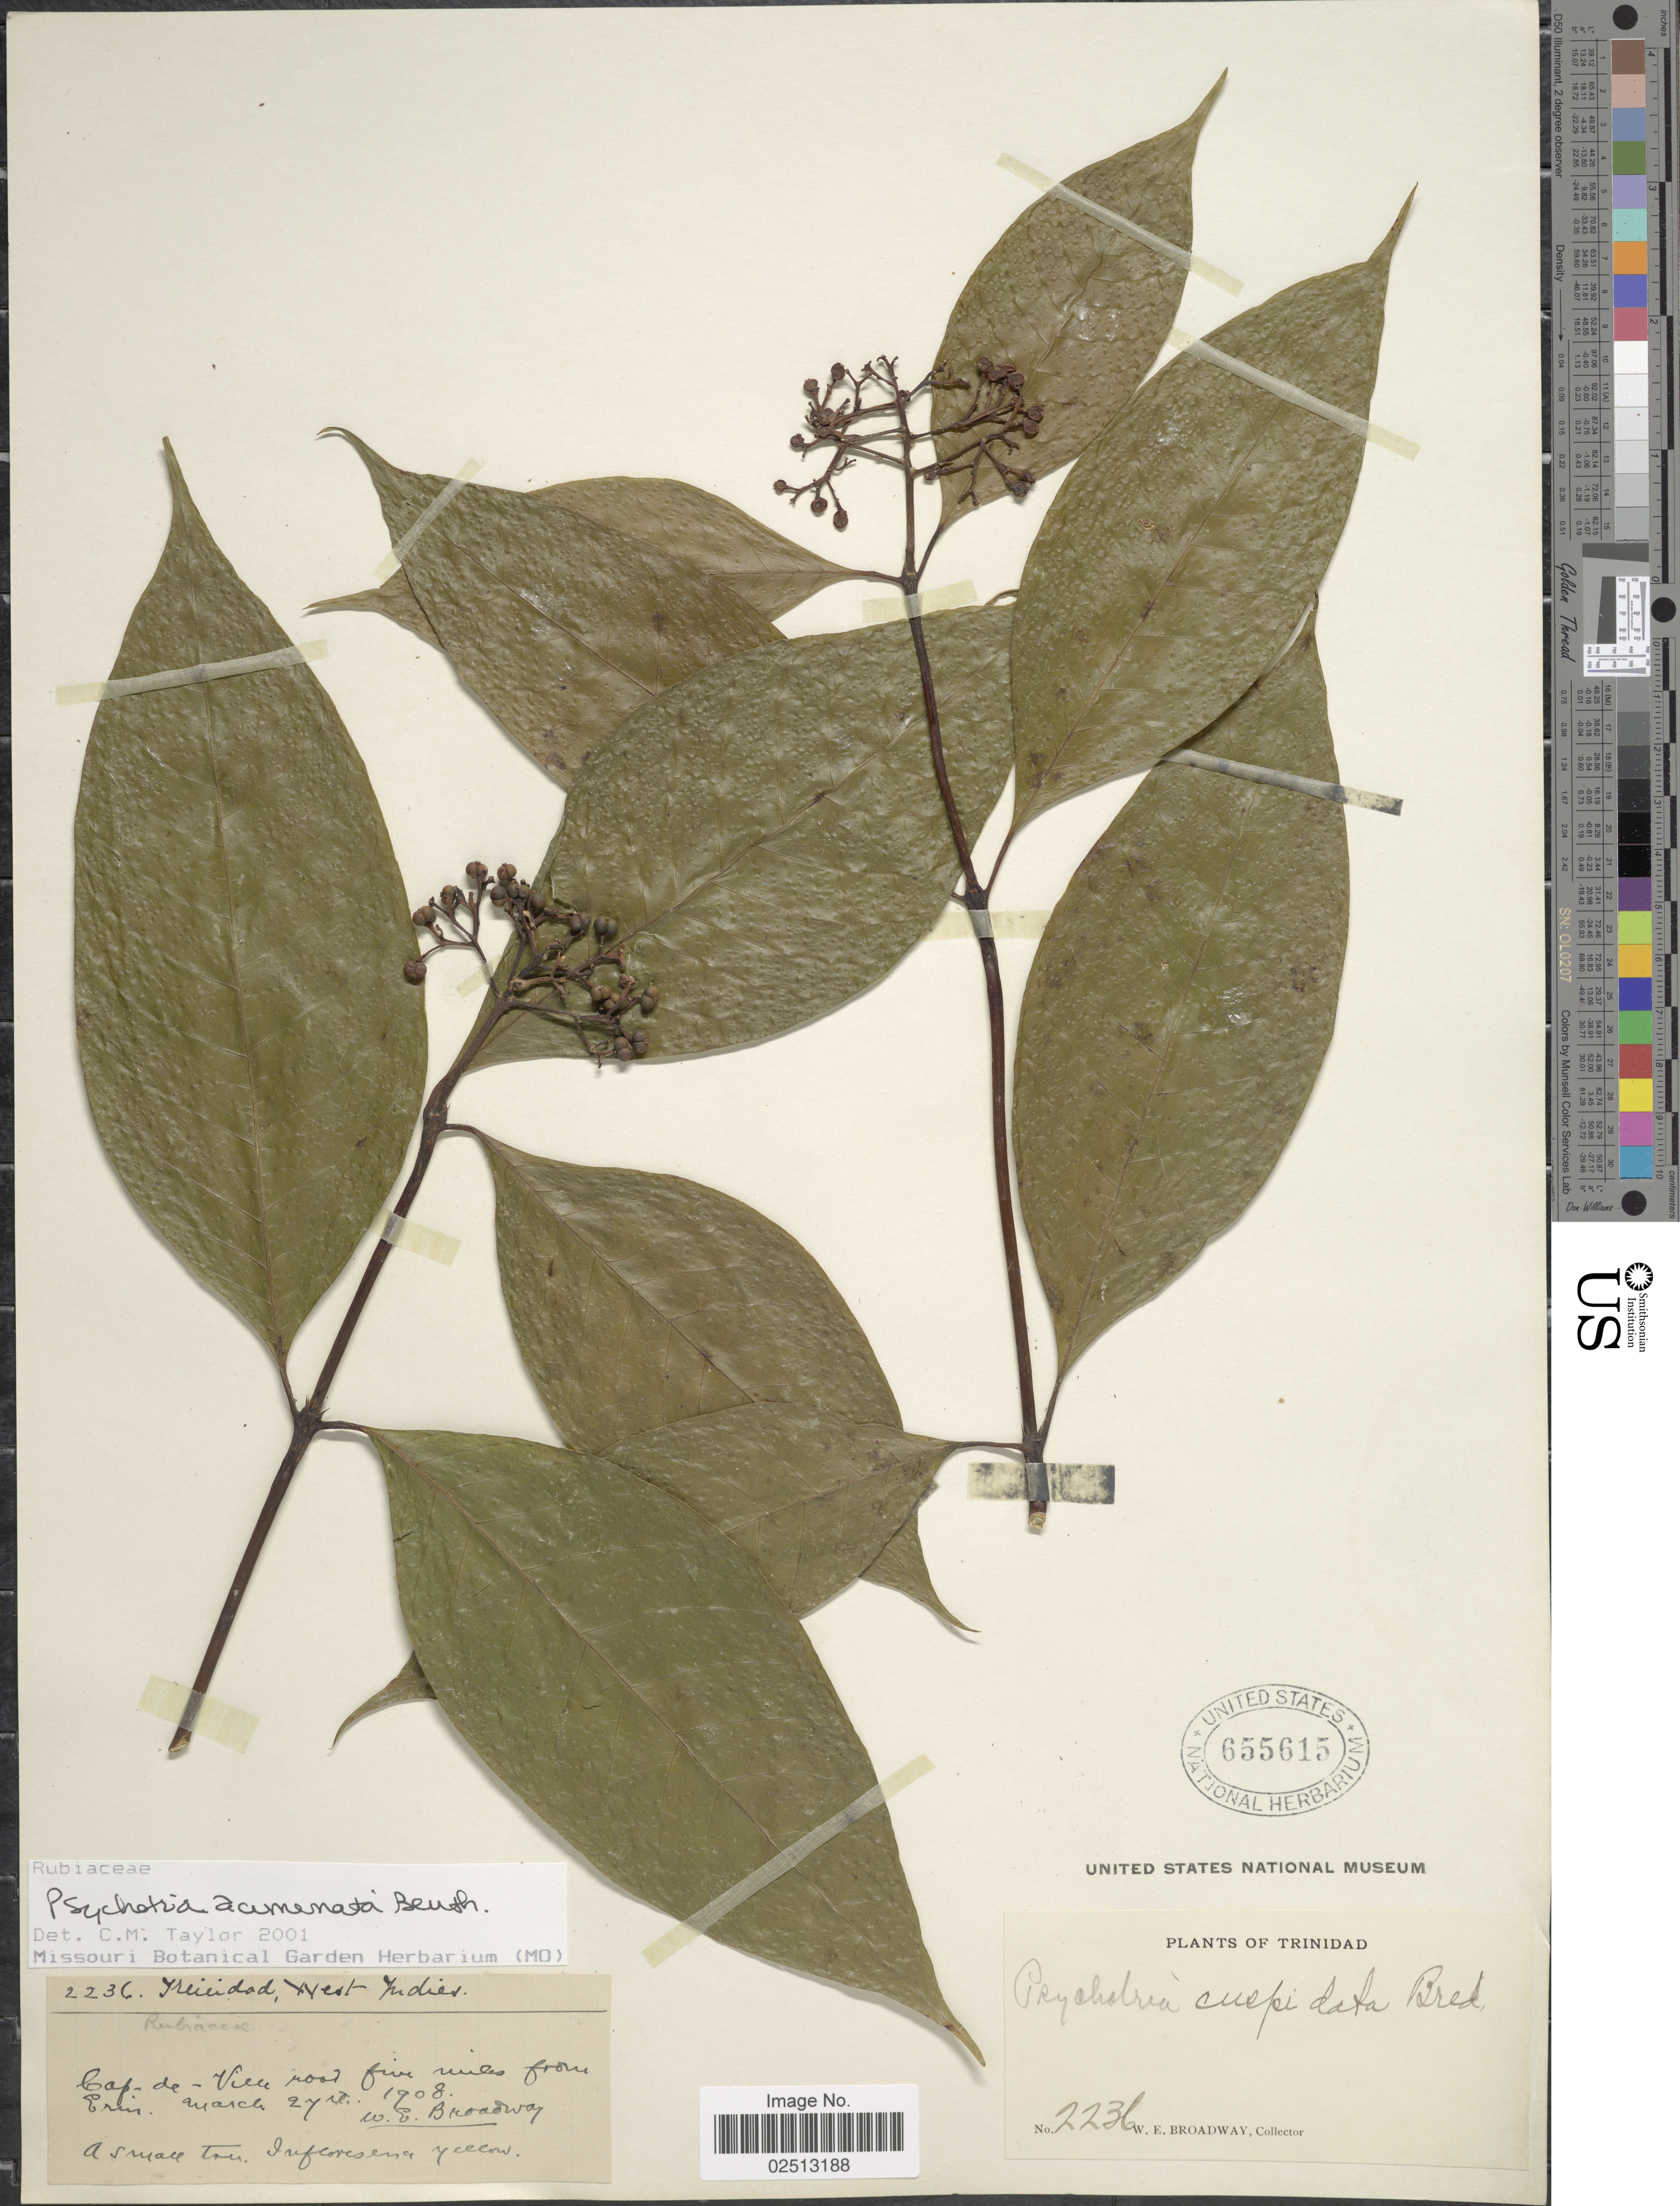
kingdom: Plantae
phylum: Tracheophyta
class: Magnoliopsida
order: Gentianales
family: Rubiaceae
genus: Psychotria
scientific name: Psychotria acuminata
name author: Benth.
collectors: W. E. Broadway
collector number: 2236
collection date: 1908-03-27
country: Trinidad and Tobago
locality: Trinidad, British West Indies. Cap-de-Ville road five miles from Erin.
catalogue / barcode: US 655615